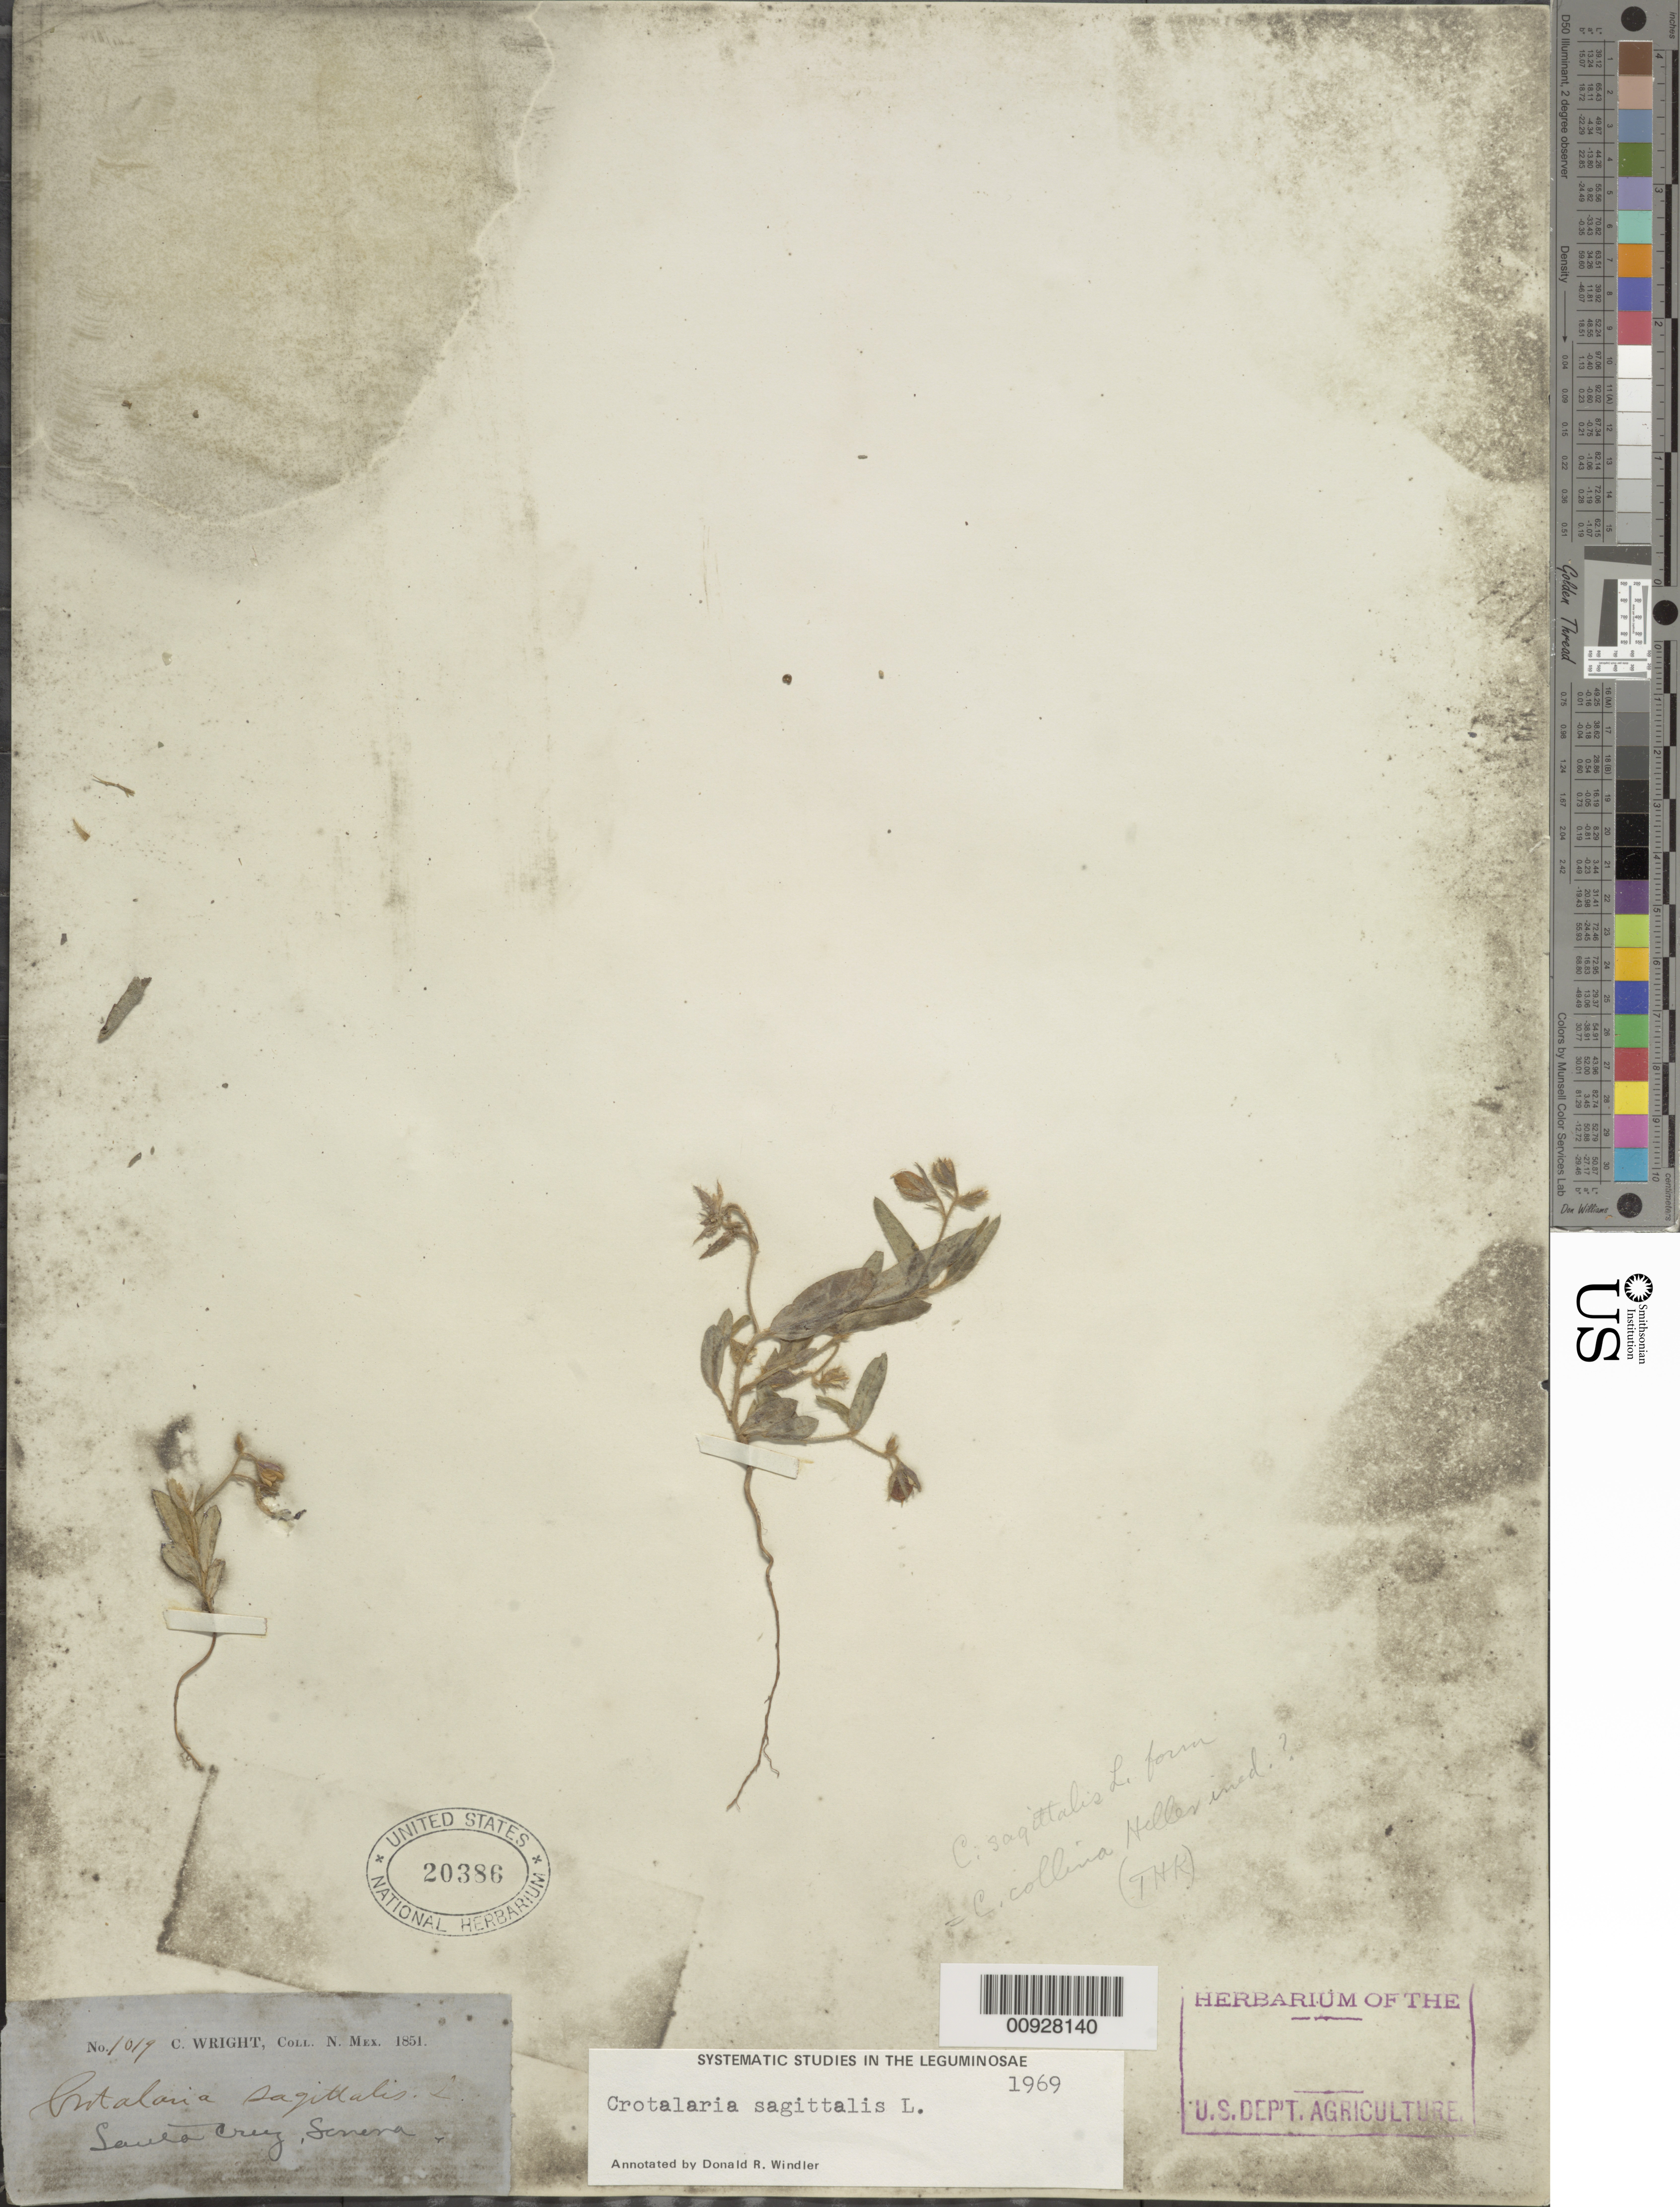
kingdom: Plantae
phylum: Tracheophyta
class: Magnoliopsida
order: Fabales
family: Fabaceae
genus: Crotalaria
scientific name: Crotalaria sagittalis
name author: L.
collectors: C. Wright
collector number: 1019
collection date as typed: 1851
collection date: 1851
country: Mexico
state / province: Sonora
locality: Santa Cruz, Sonora.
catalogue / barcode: US 20386